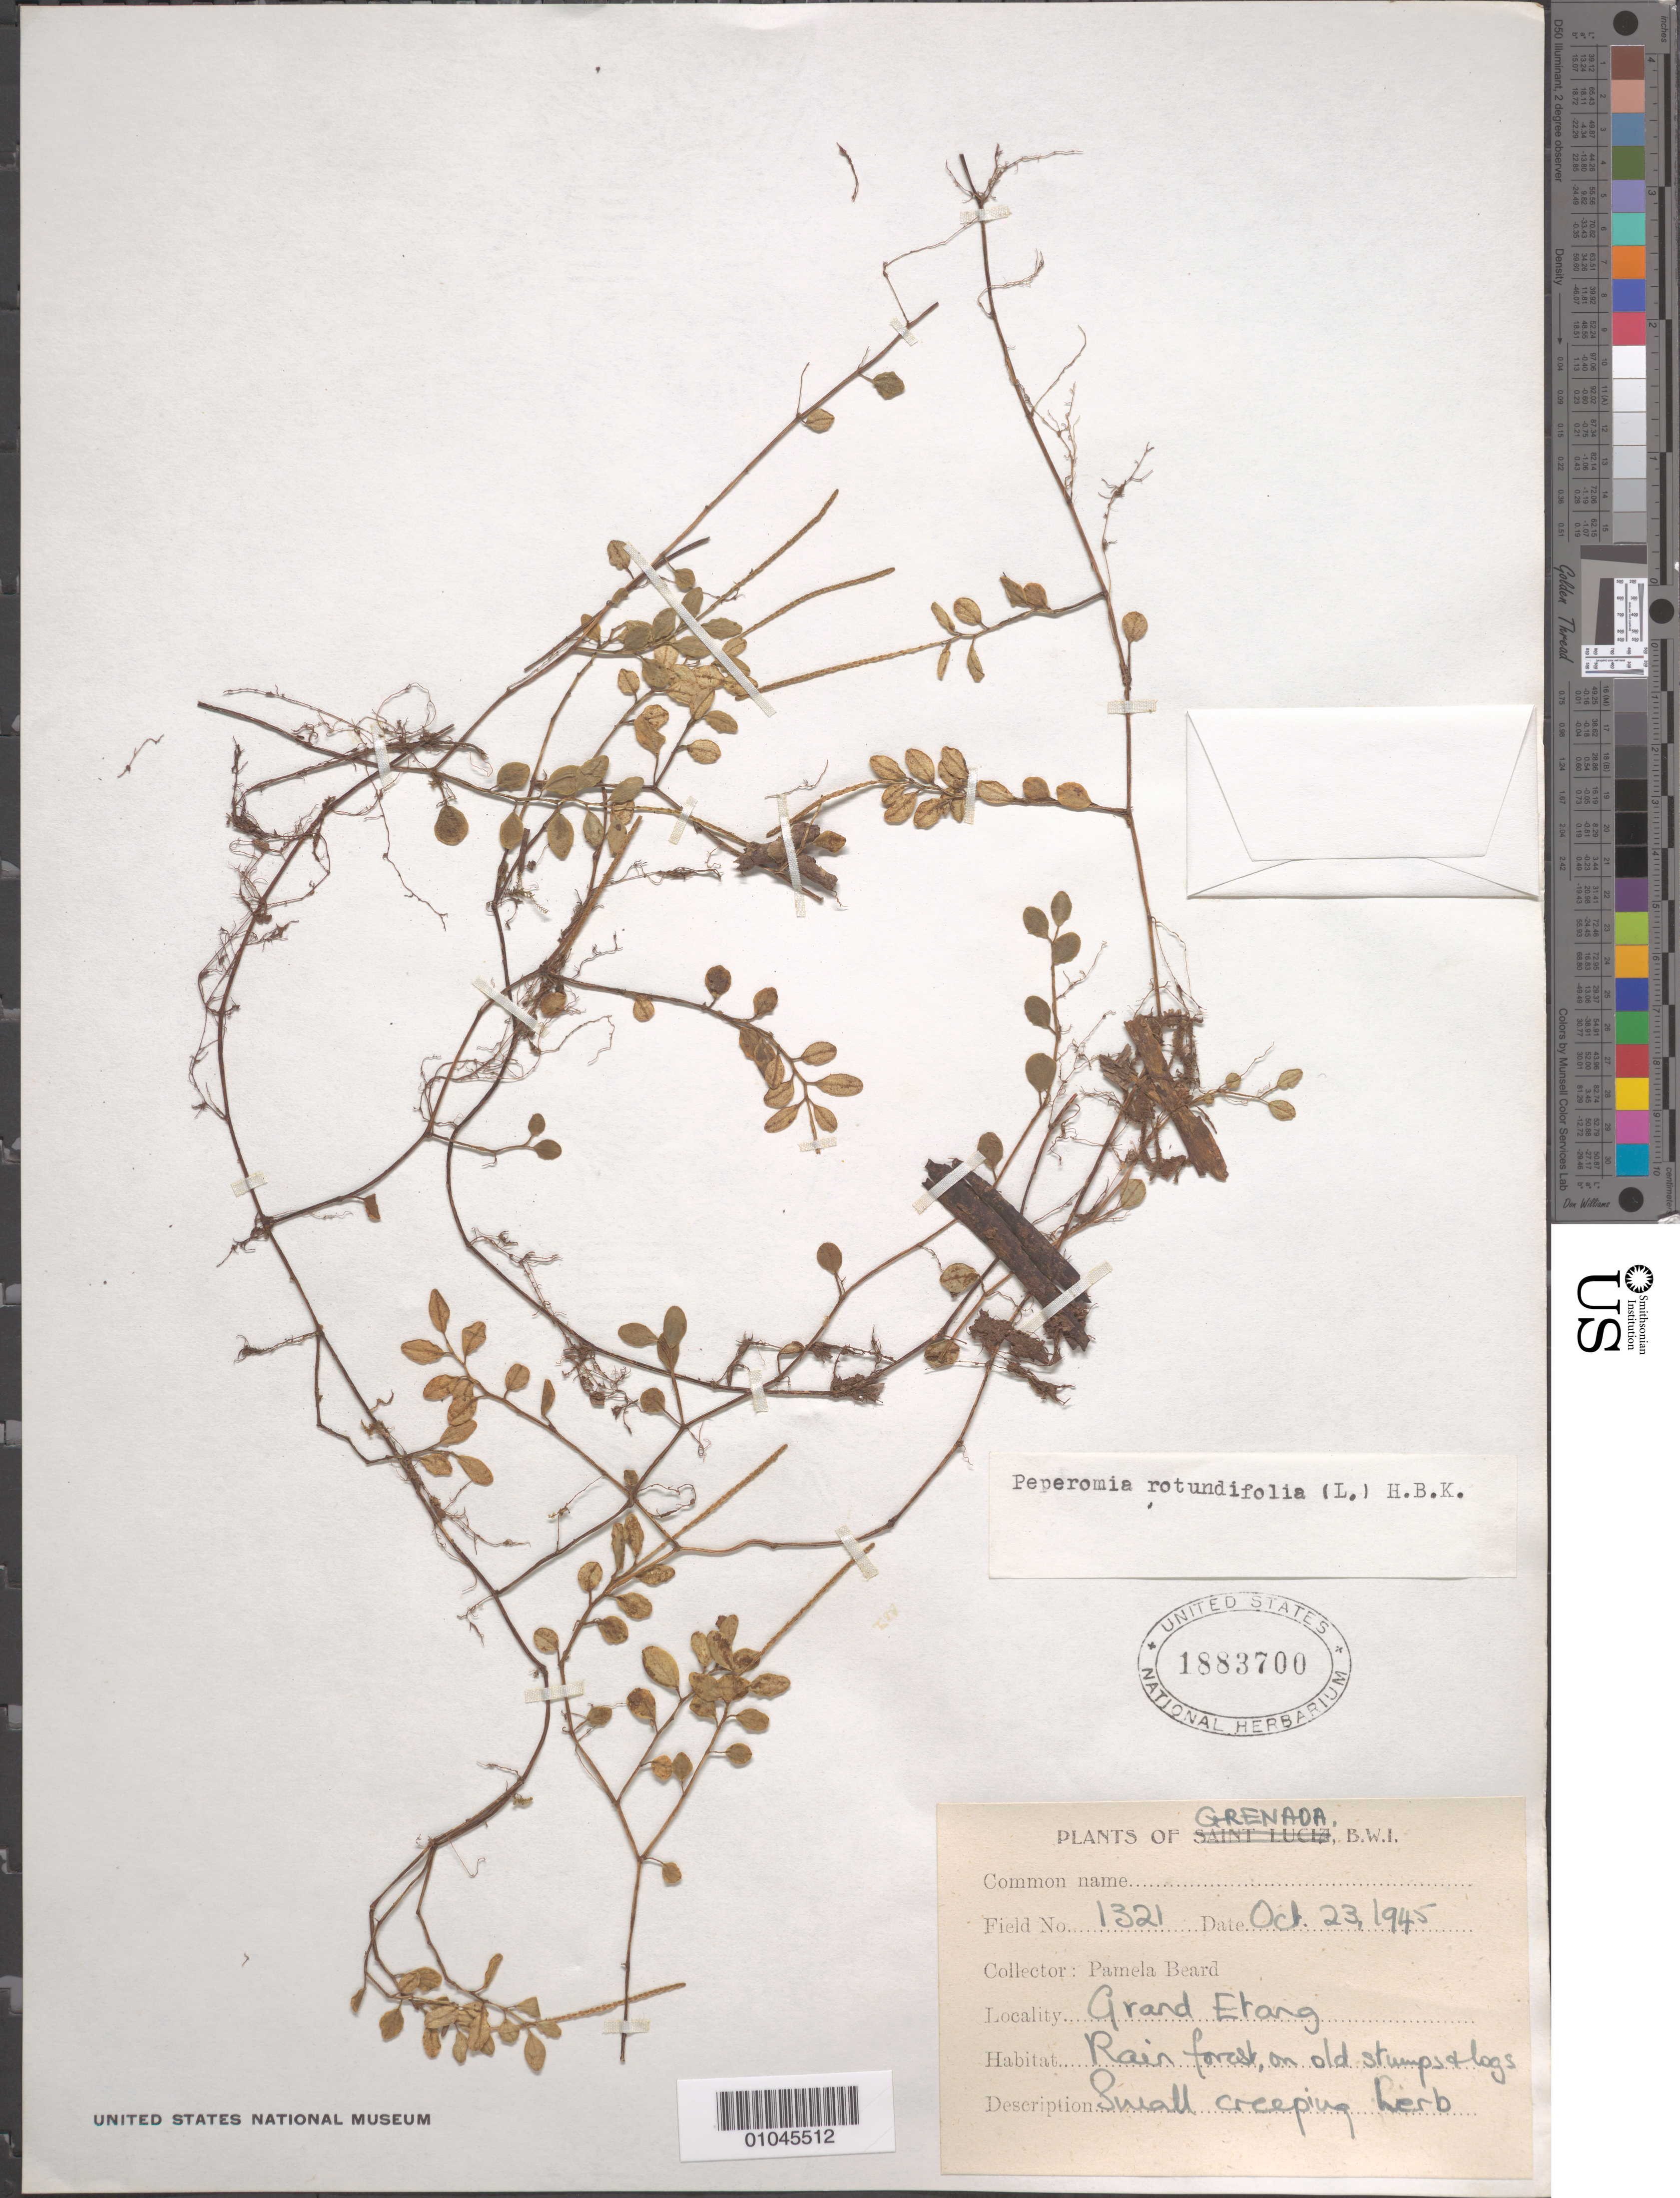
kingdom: Plantae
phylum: Tracheophyta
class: Magnoliopsida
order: Piperales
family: Piperaceae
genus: Peperomia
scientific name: Peperomia rotundifolia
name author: (L.) Kunth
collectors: P. Beard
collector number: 1321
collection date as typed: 23 Oct 1945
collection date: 1945-10-23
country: Grenada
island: Grenada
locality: Grand Etang. Rain forest on old stumps and logs. Small creeping herb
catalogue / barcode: US 1883700